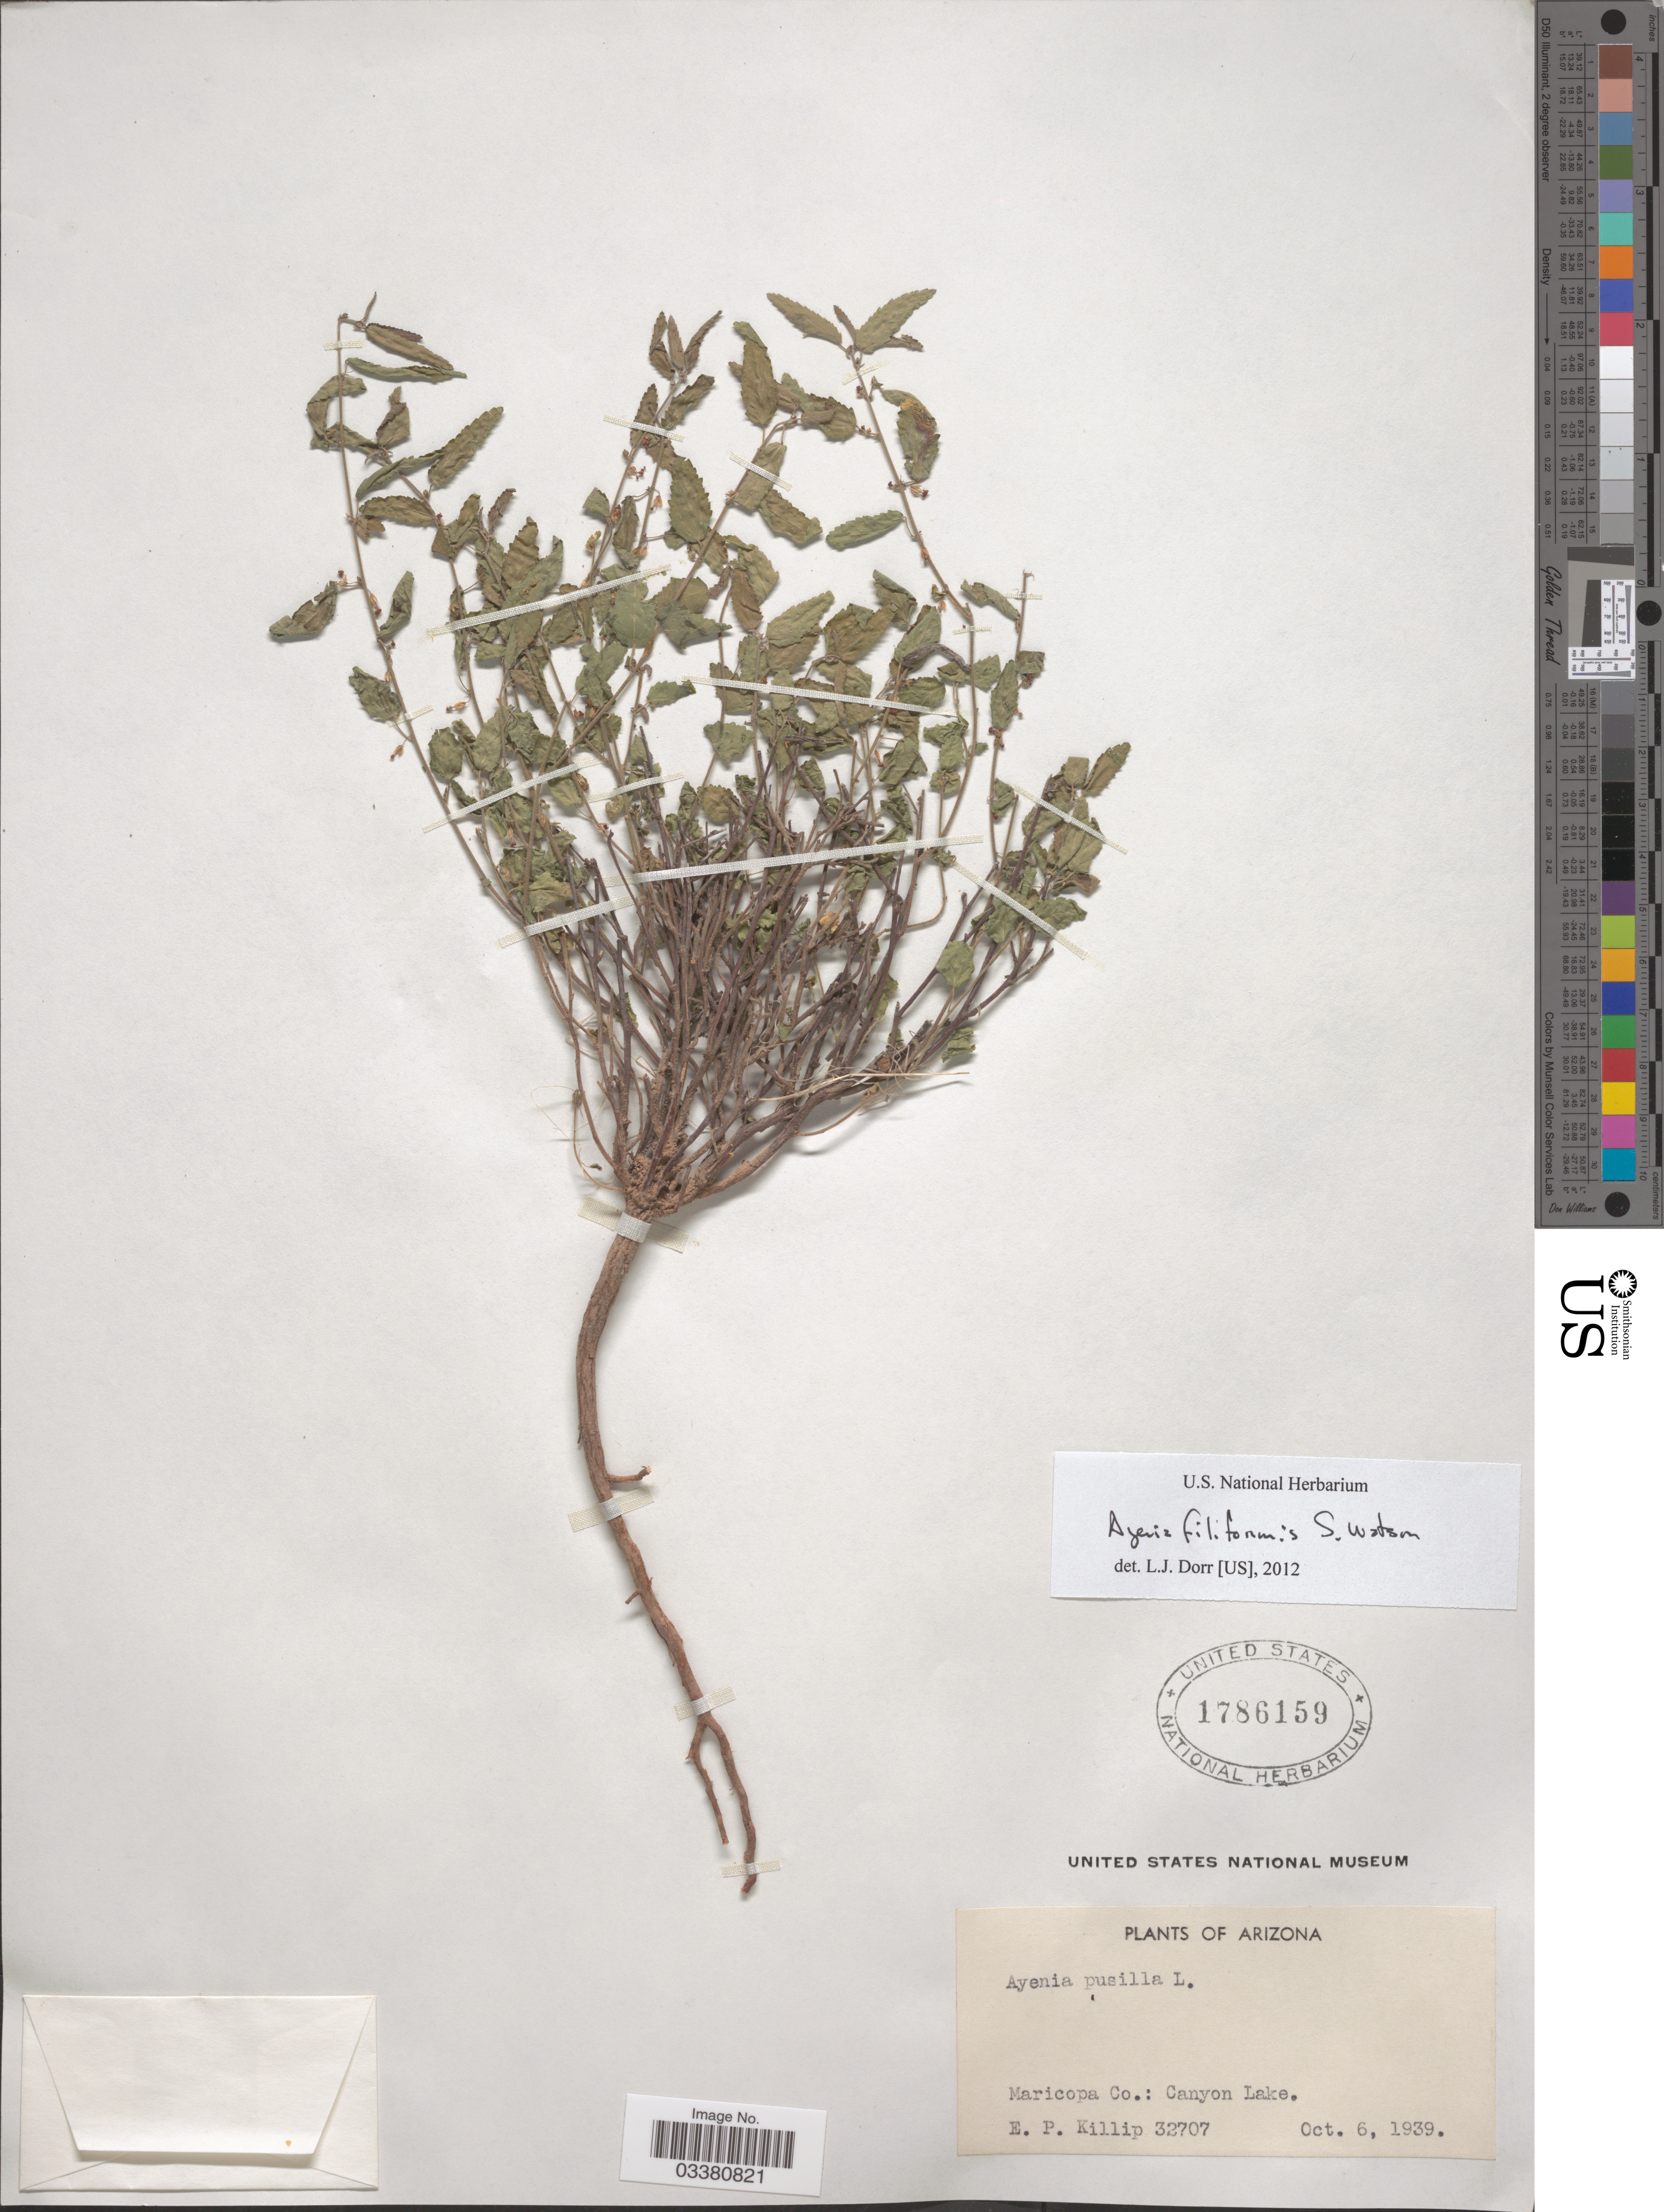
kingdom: Plantae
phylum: Tracheophyta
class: Magnoliopsida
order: Malvales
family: Malvaceae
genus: Ayenia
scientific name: Ayenia filiformis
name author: S. Watson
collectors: E. P. Killip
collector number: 32707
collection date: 1939-10-06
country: United States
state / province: Arizona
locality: Maricopa Co.: Canyon Lake.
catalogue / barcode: US 1786159